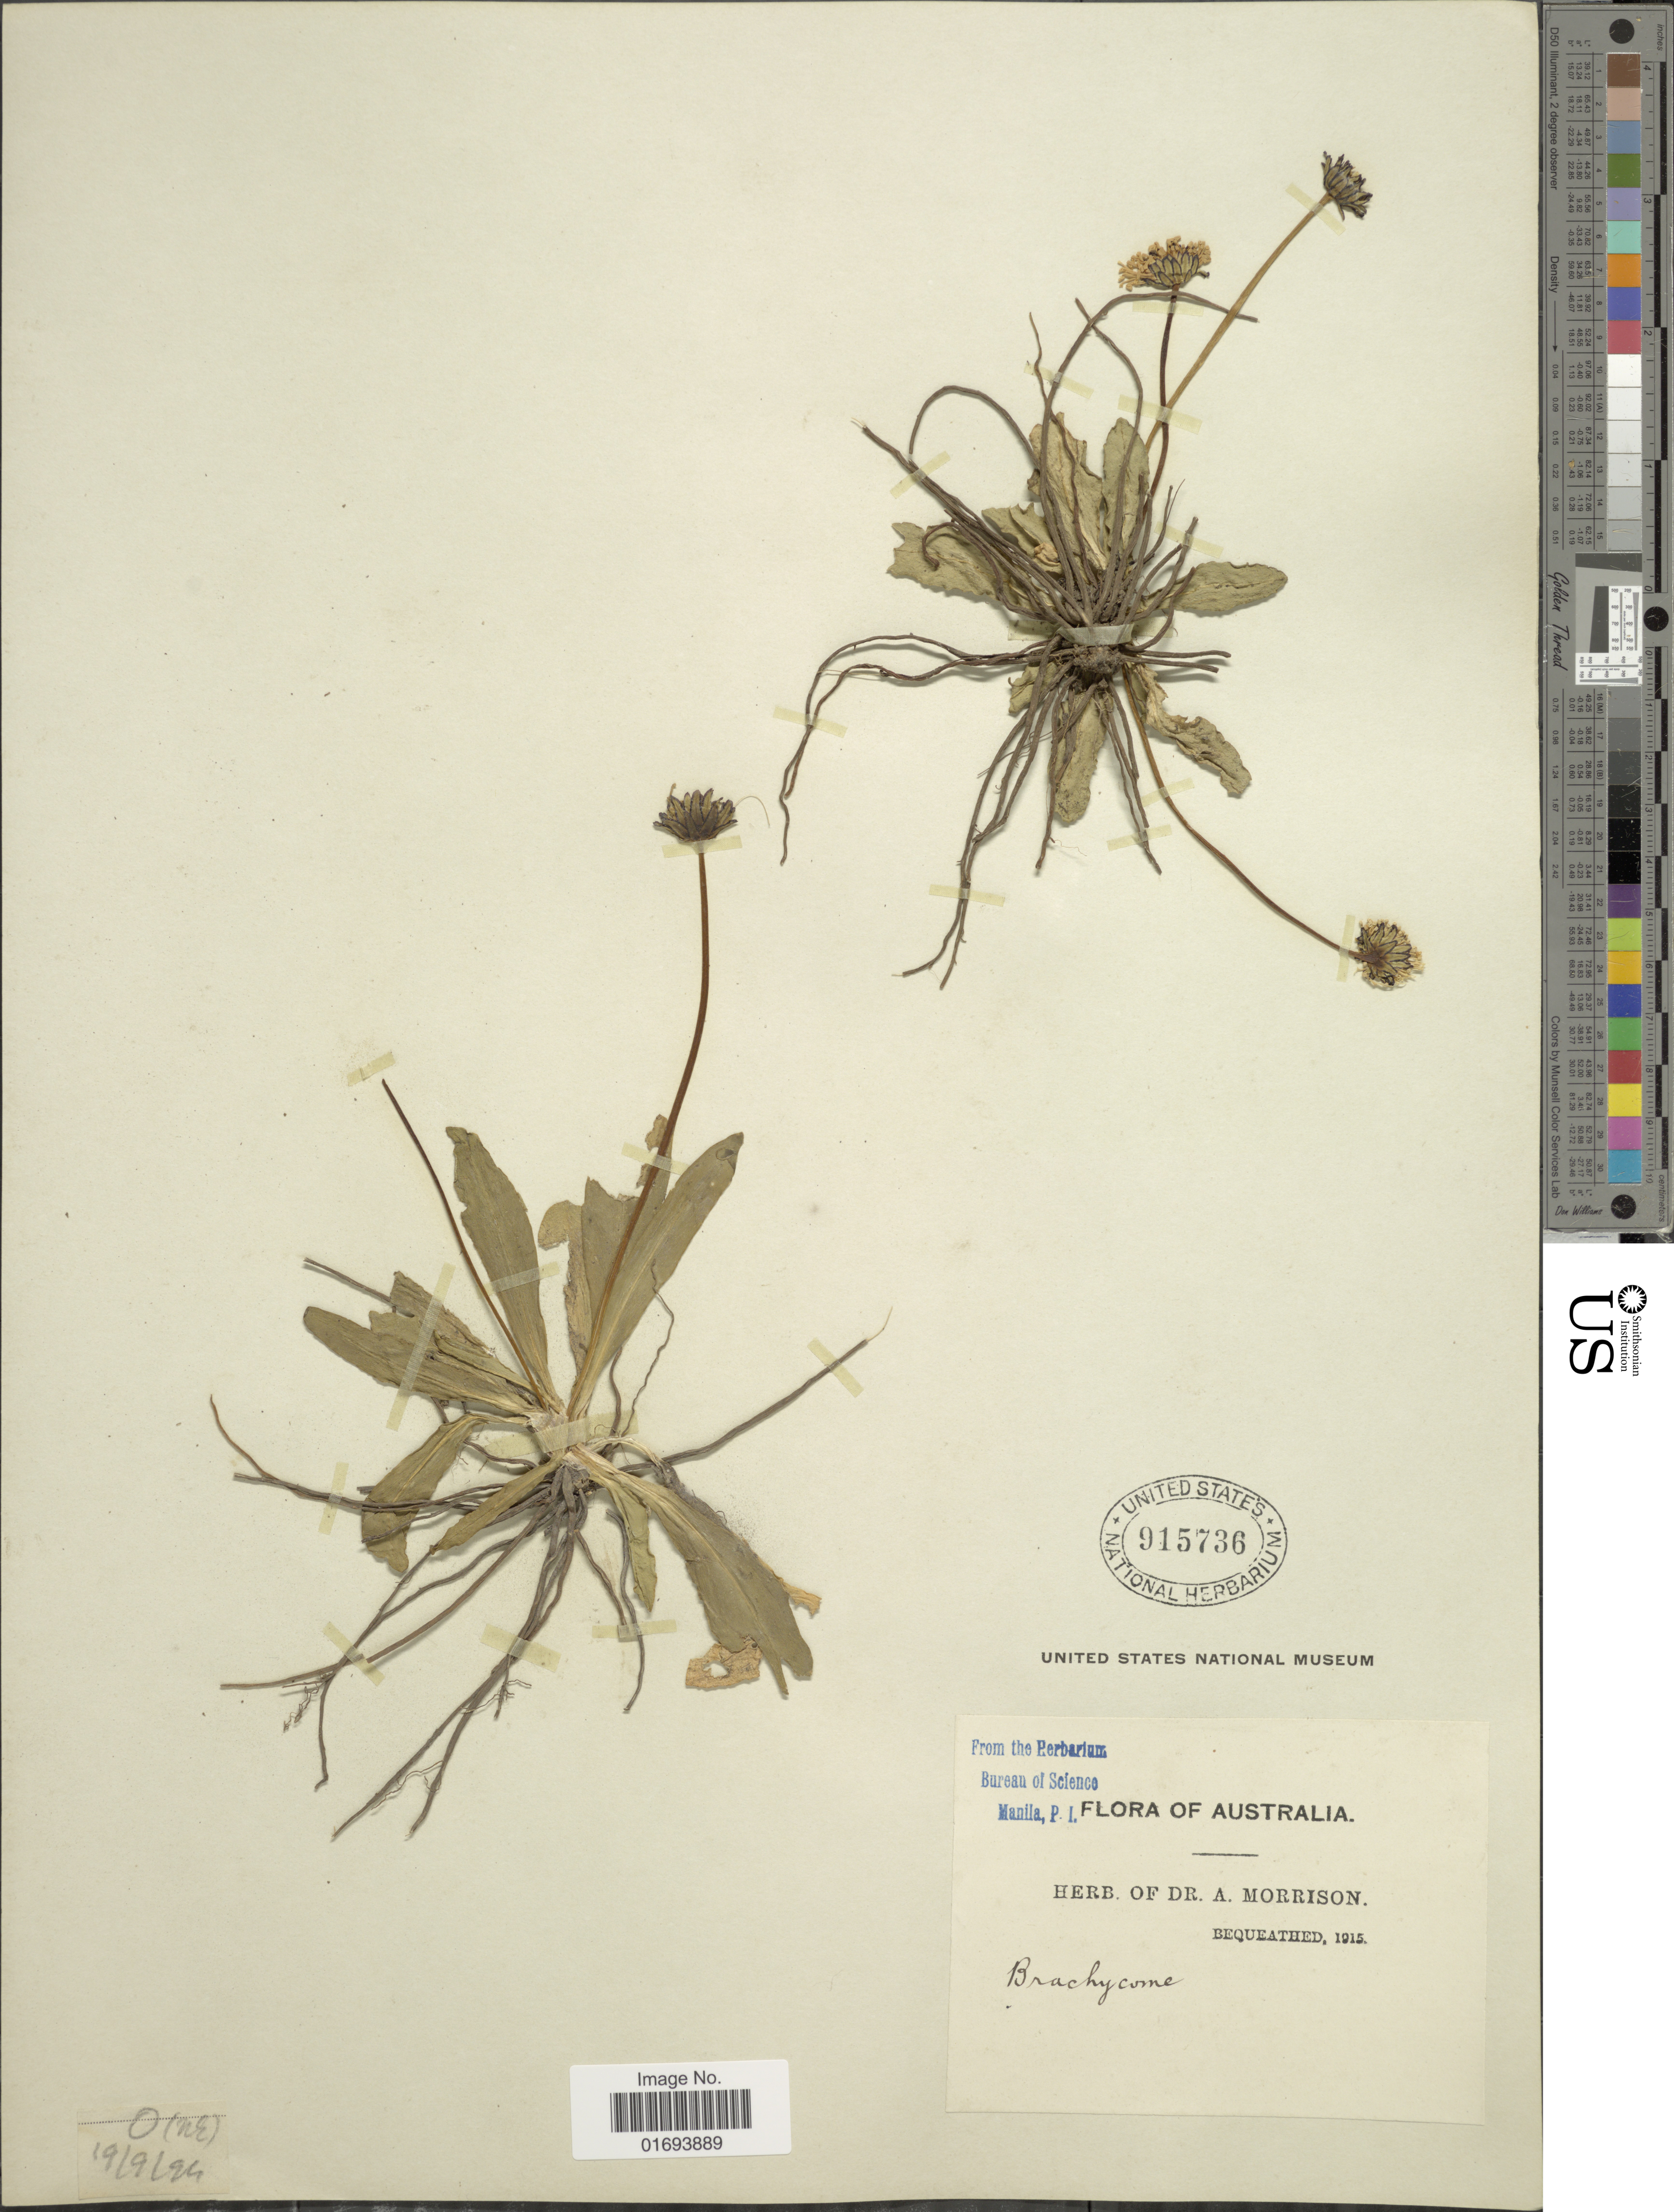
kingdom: Plantae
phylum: Tracheophyta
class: Magnoliopsida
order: Asterales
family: Asteraceae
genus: Brachyscome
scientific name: Brachyscome sp.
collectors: ex herb. Dr. A. Morrison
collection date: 1915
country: Australia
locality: Australia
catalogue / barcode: US 915736